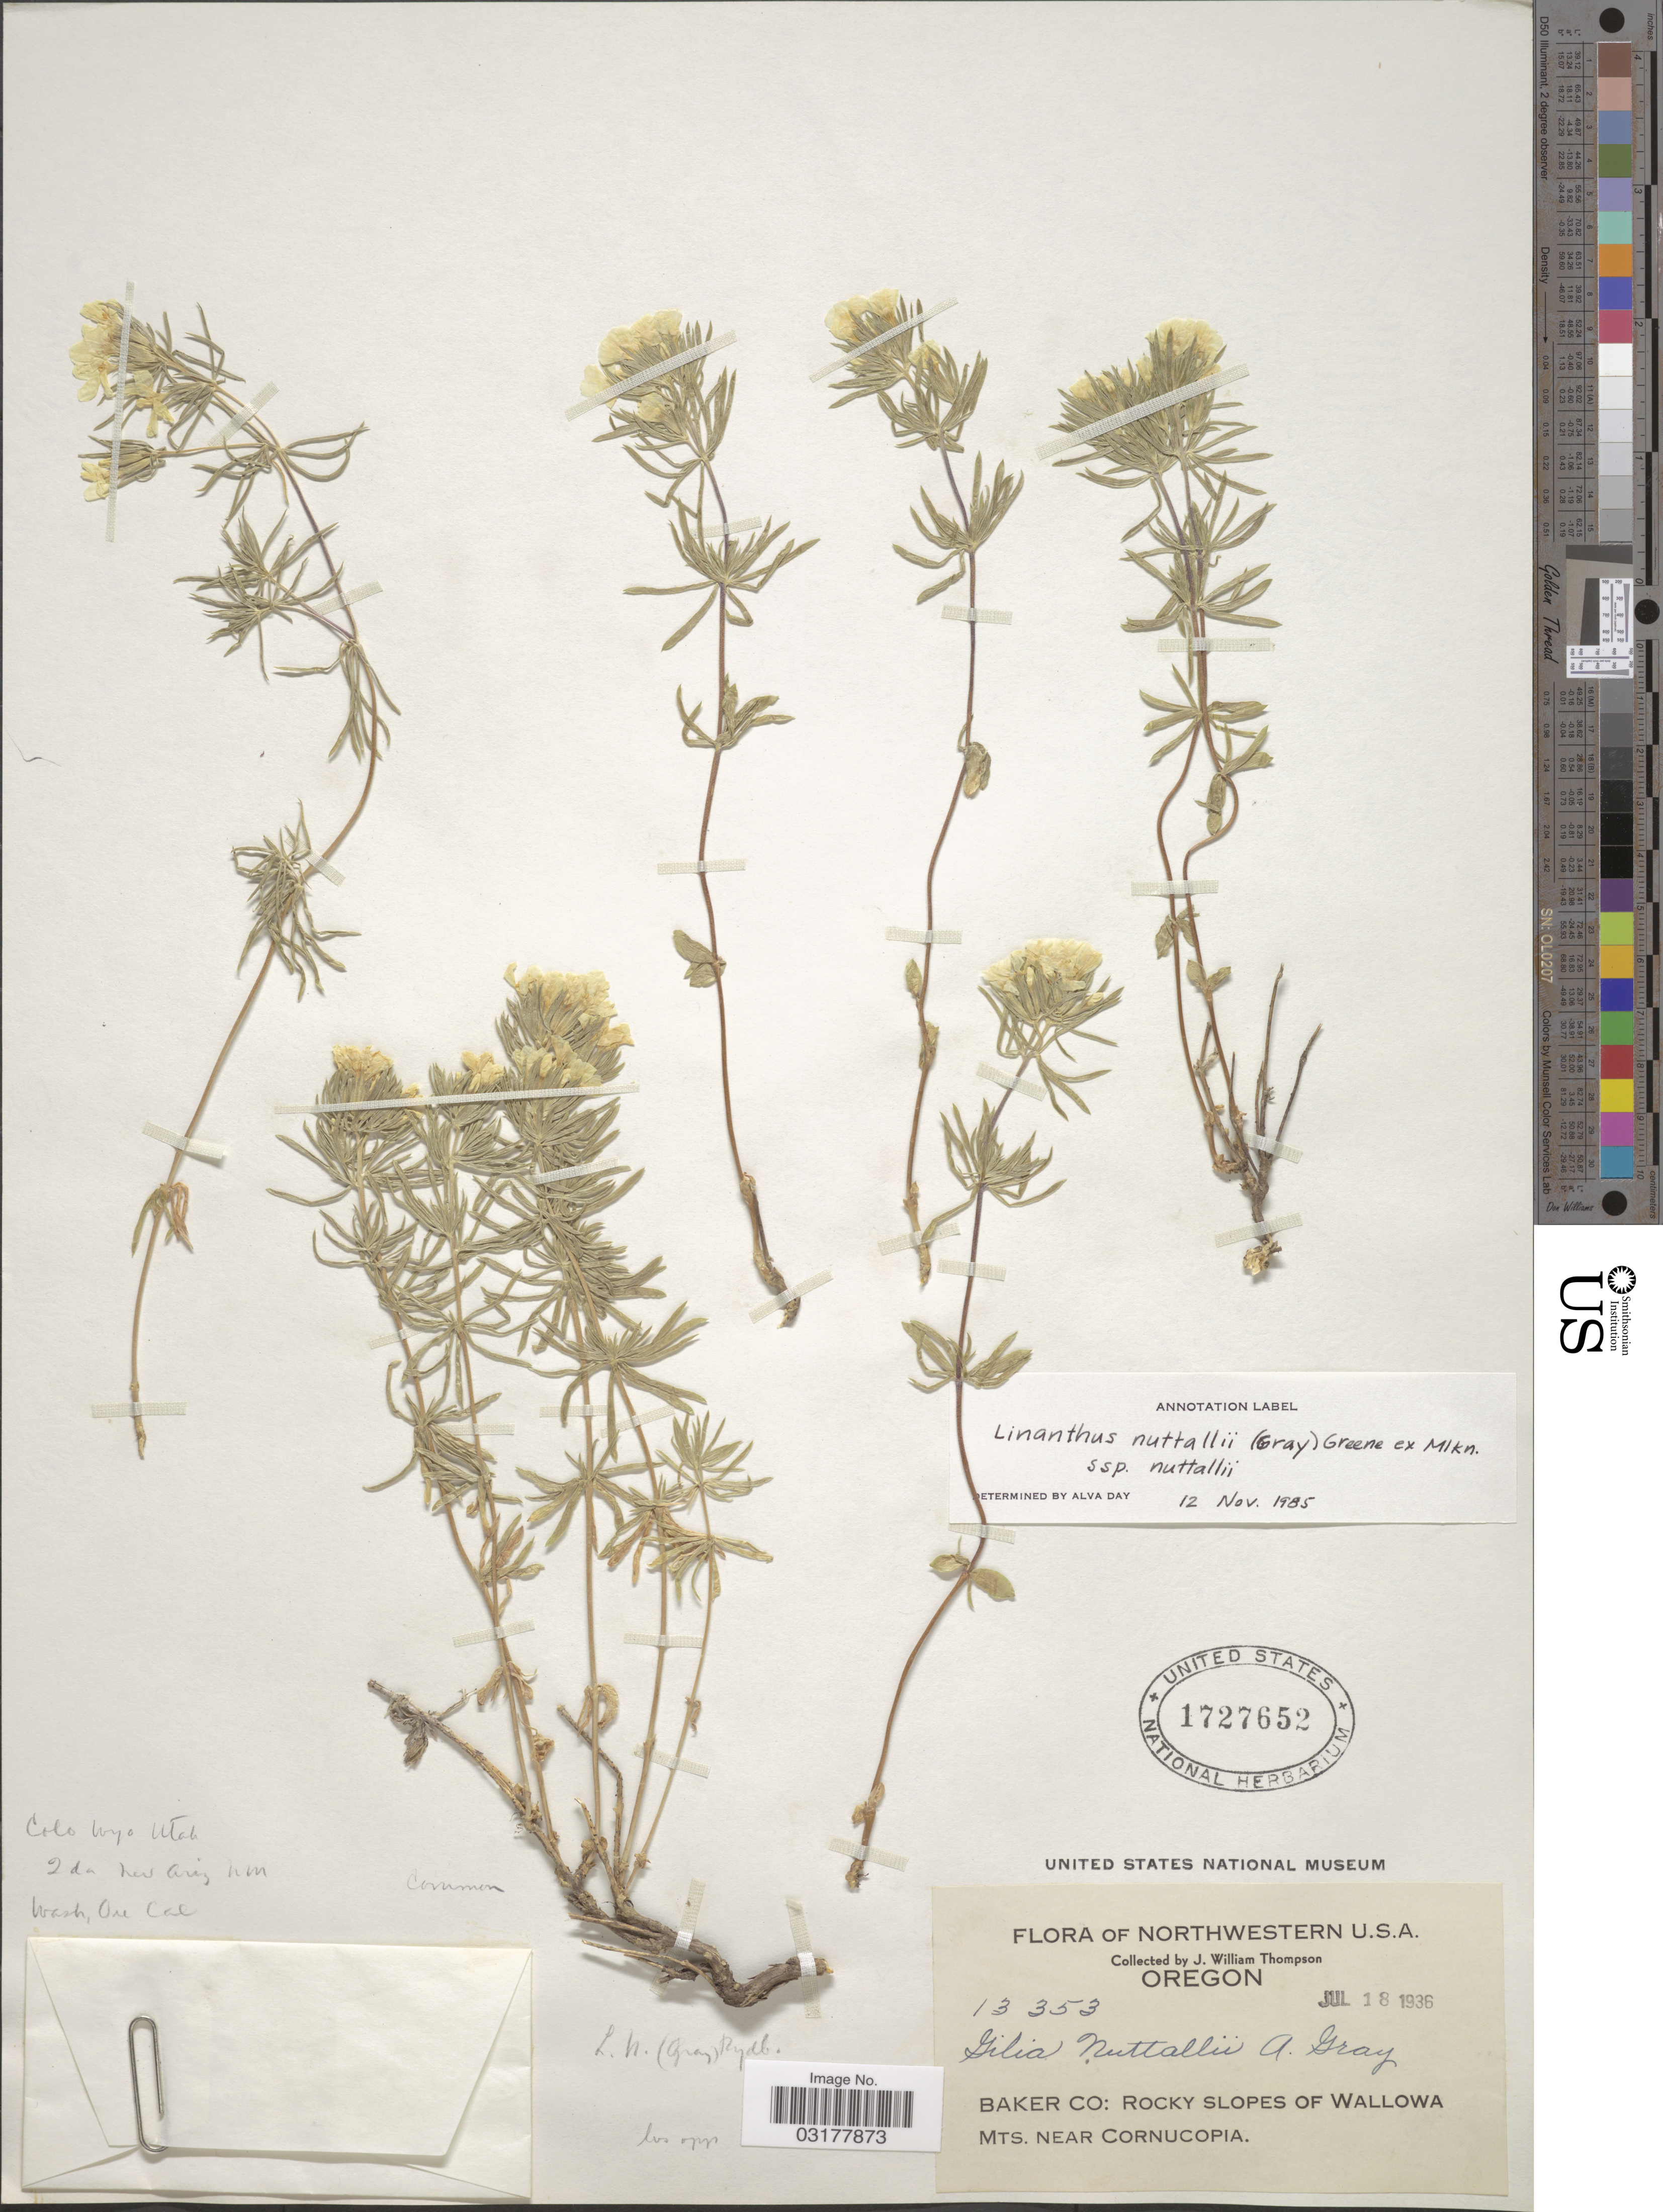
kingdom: Plantae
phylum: Tracheophyta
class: Magnoliopsida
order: Ericales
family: Polemoniaceae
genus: Leptosiphon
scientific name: Leptosiphon nuttallii subsp. nuttallii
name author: (A. Gray) J.M. Porter & L.A. Johnson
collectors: J. W. Thompson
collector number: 13353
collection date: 1936-07-18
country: United States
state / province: Oregon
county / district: Baker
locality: Northwestern U.S.A. Baker Co: Rocky slopes of Wallowa Mts. near Cornucopia.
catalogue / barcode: US 1727652